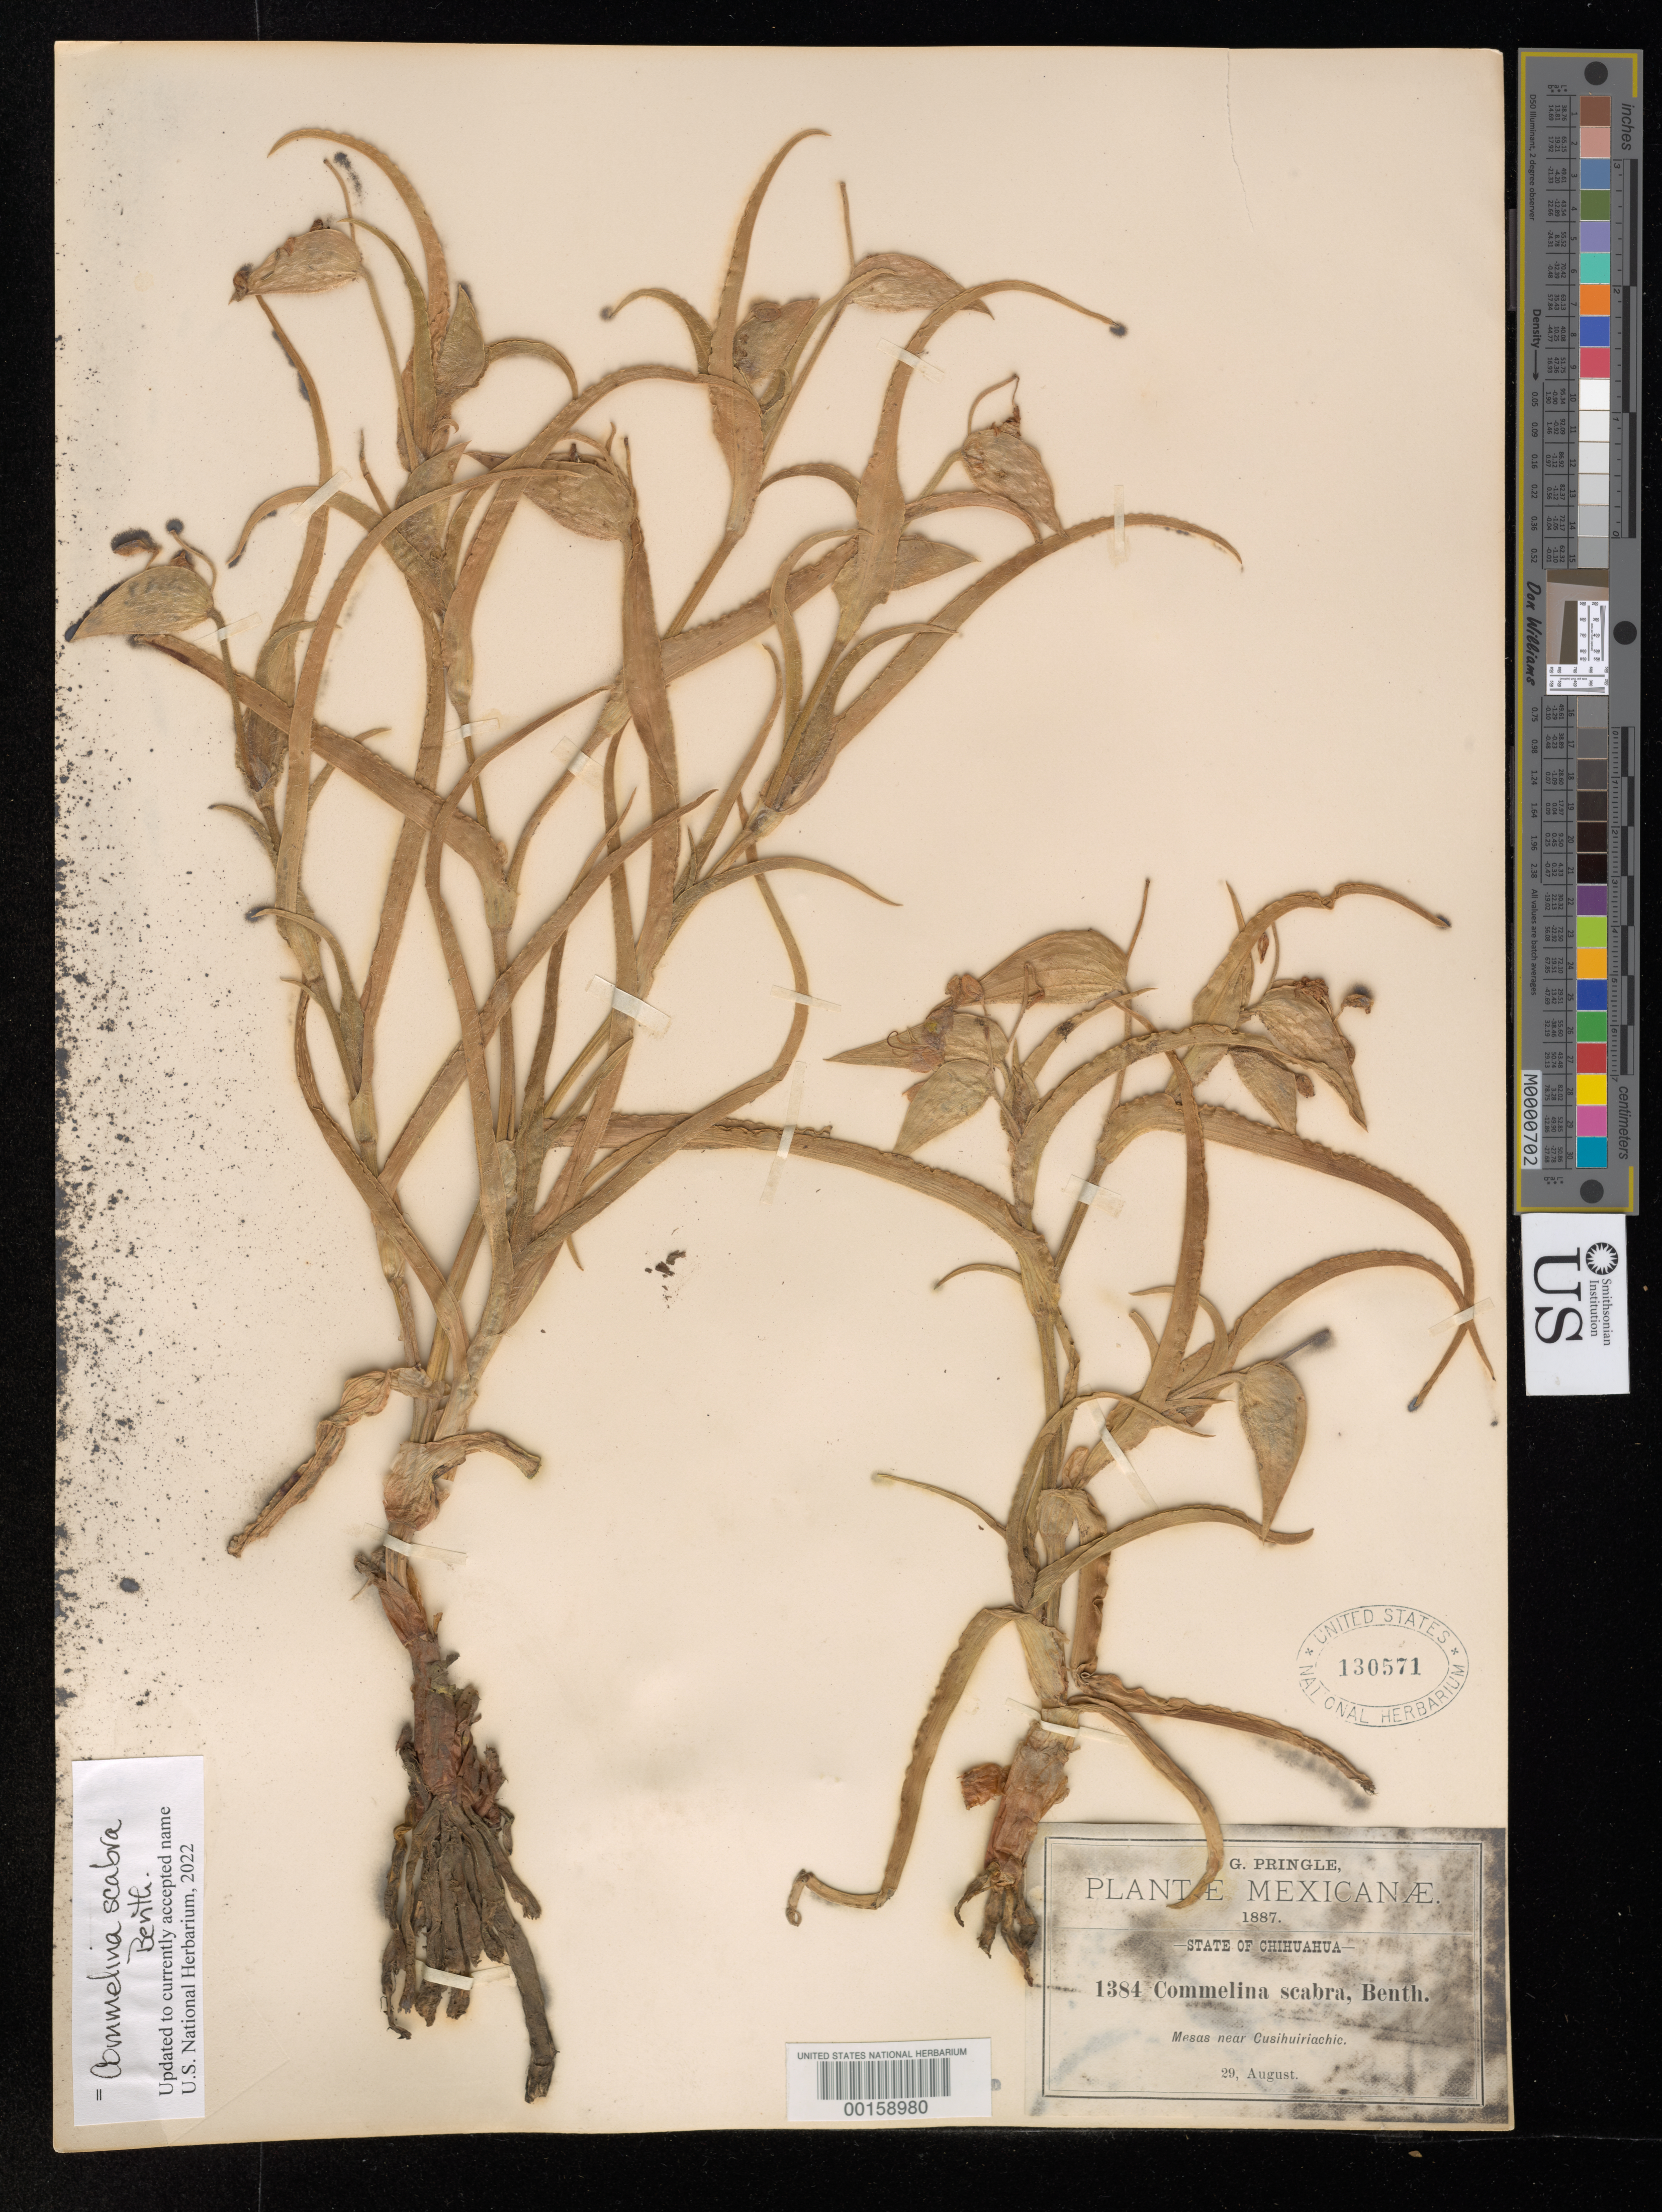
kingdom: Plantae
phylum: Tracheophyta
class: Liliopsida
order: Commelinales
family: Commelinaceae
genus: Commelina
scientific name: Commelina scabra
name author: Benth.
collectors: C. G. Pringle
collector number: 1384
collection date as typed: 29 Aug 1887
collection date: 1887-08-29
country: Mexico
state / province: Chihuahua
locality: Cusihuiriachic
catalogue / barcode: US 130571